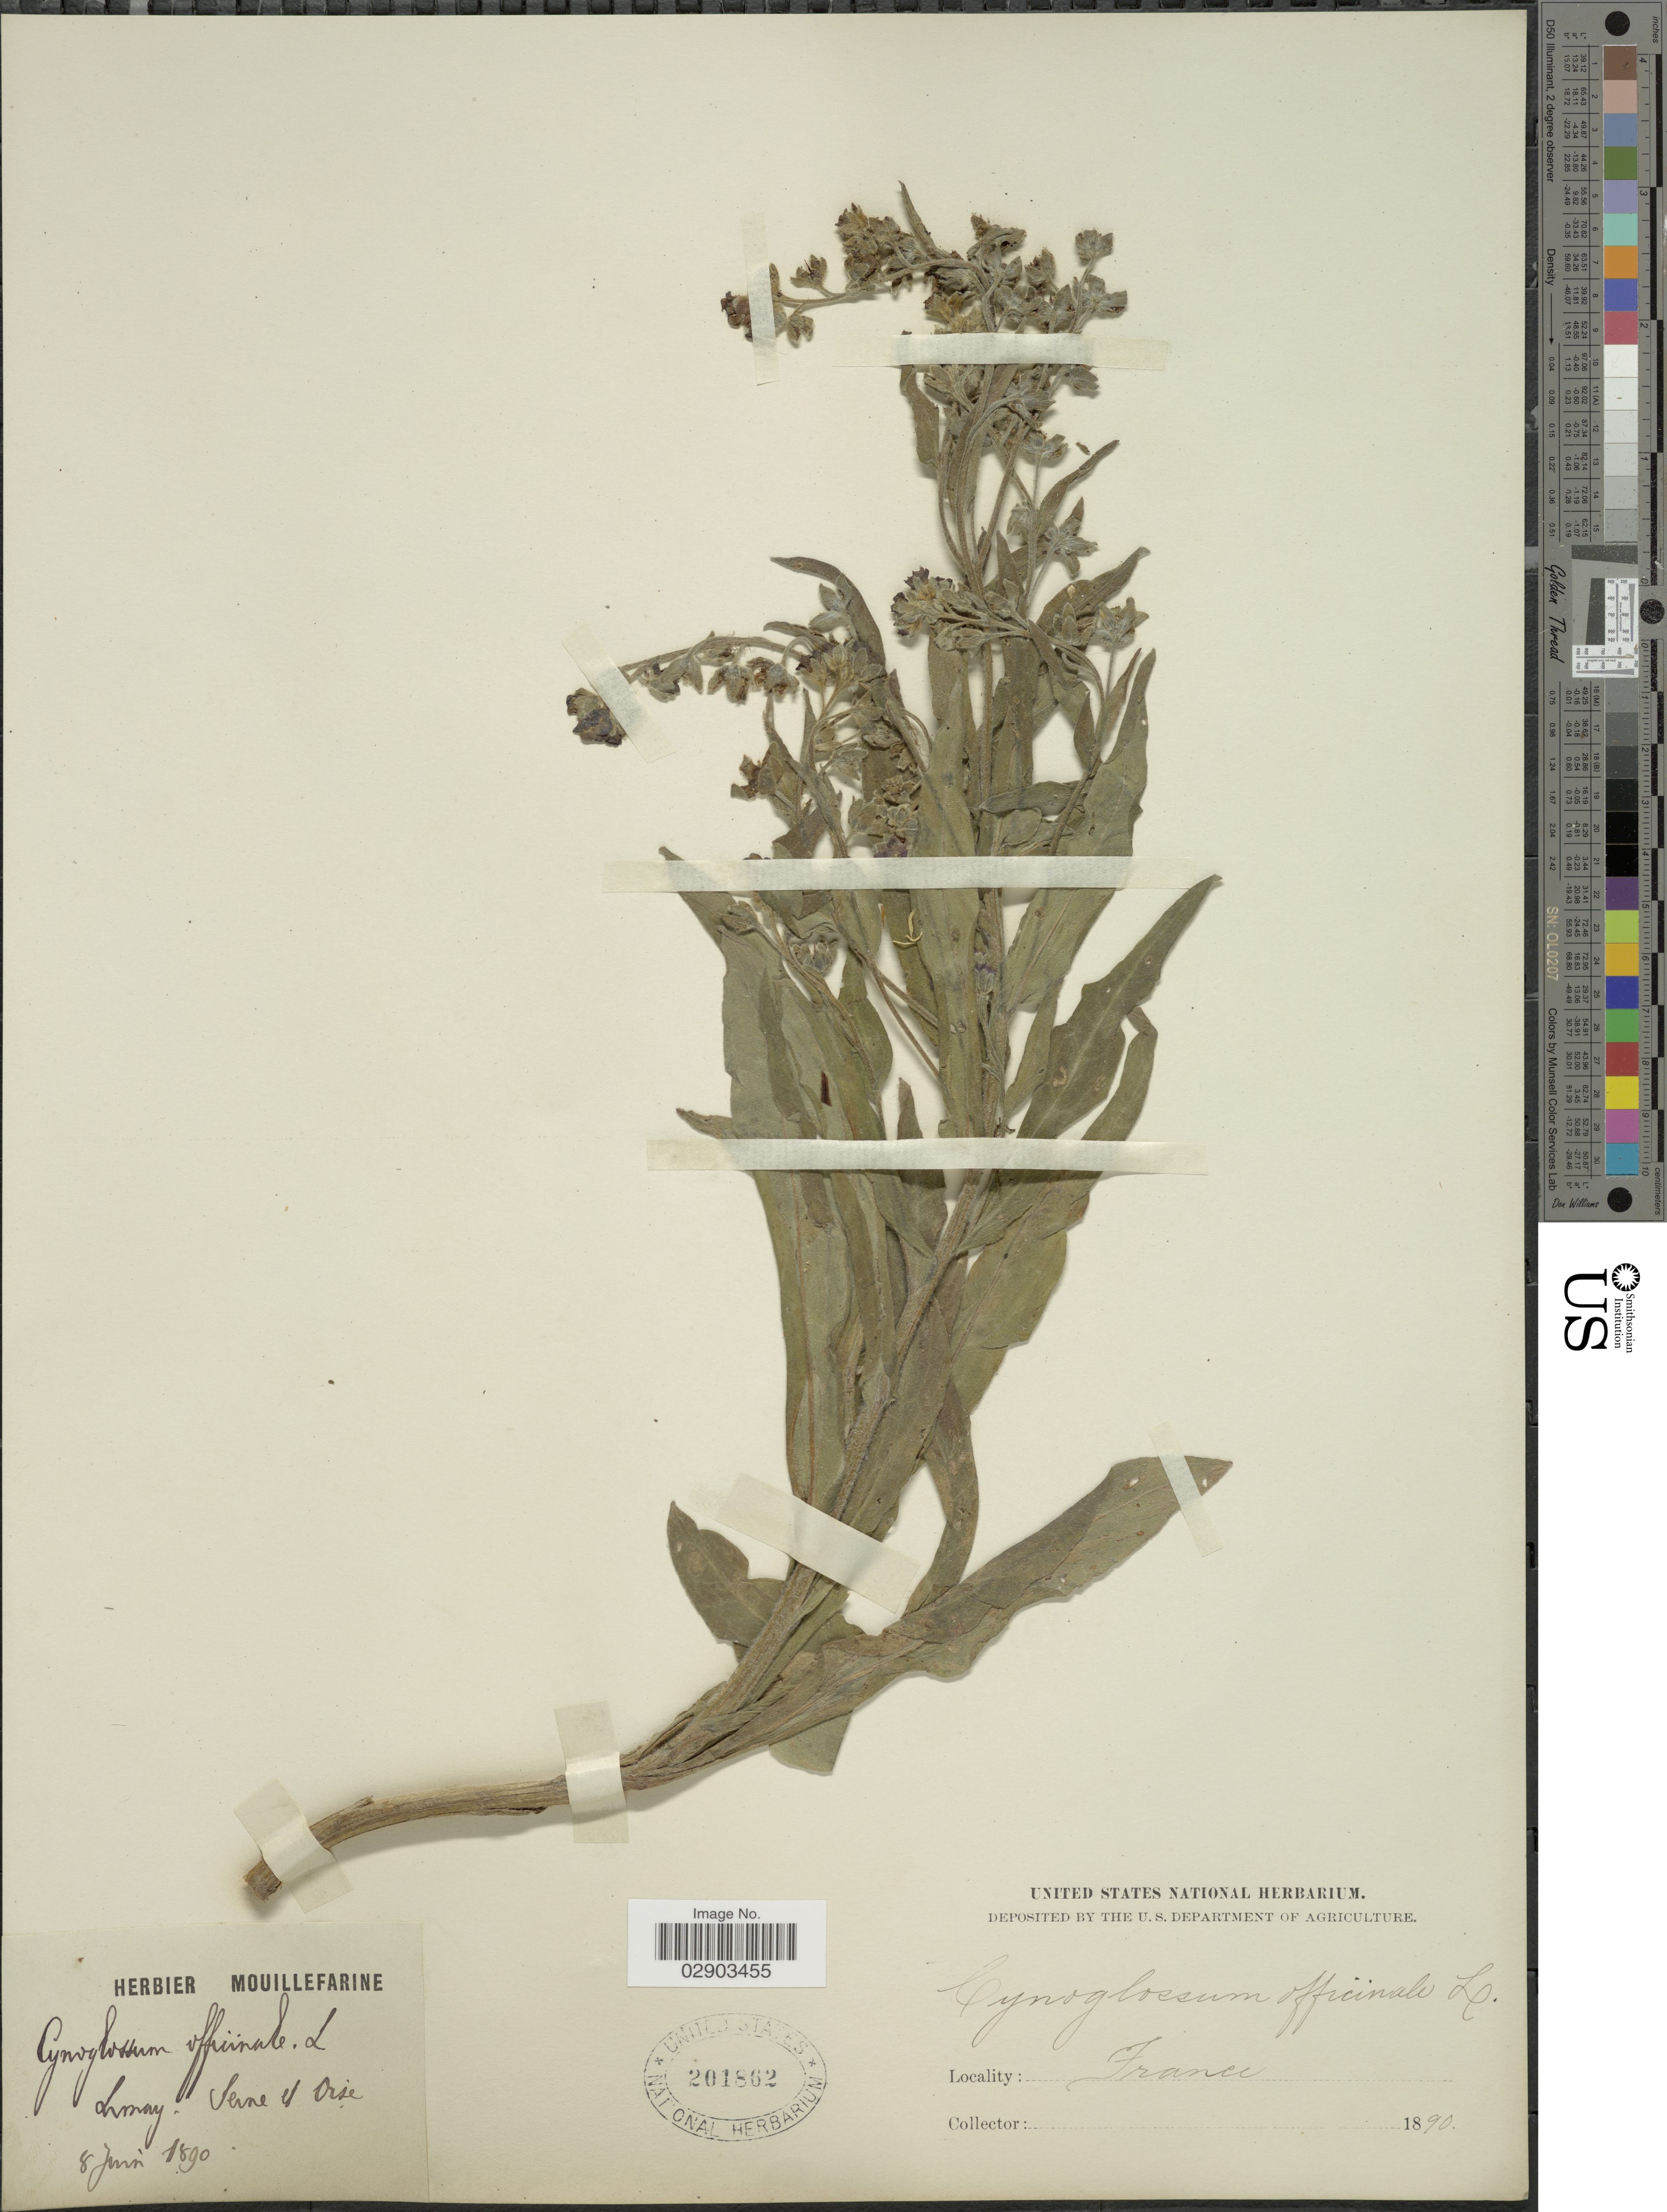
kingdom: Plantae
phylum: Tracheophyta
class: Magnoliopsida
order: Boraginales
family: Boraginaceae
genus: Cynoglossum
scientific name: Cynoglossum officinale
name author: L.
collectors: ex herb. Mouillefarine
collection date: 1890-06-08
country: France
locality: Limay, Seine et Oise.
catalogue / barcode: US 201862